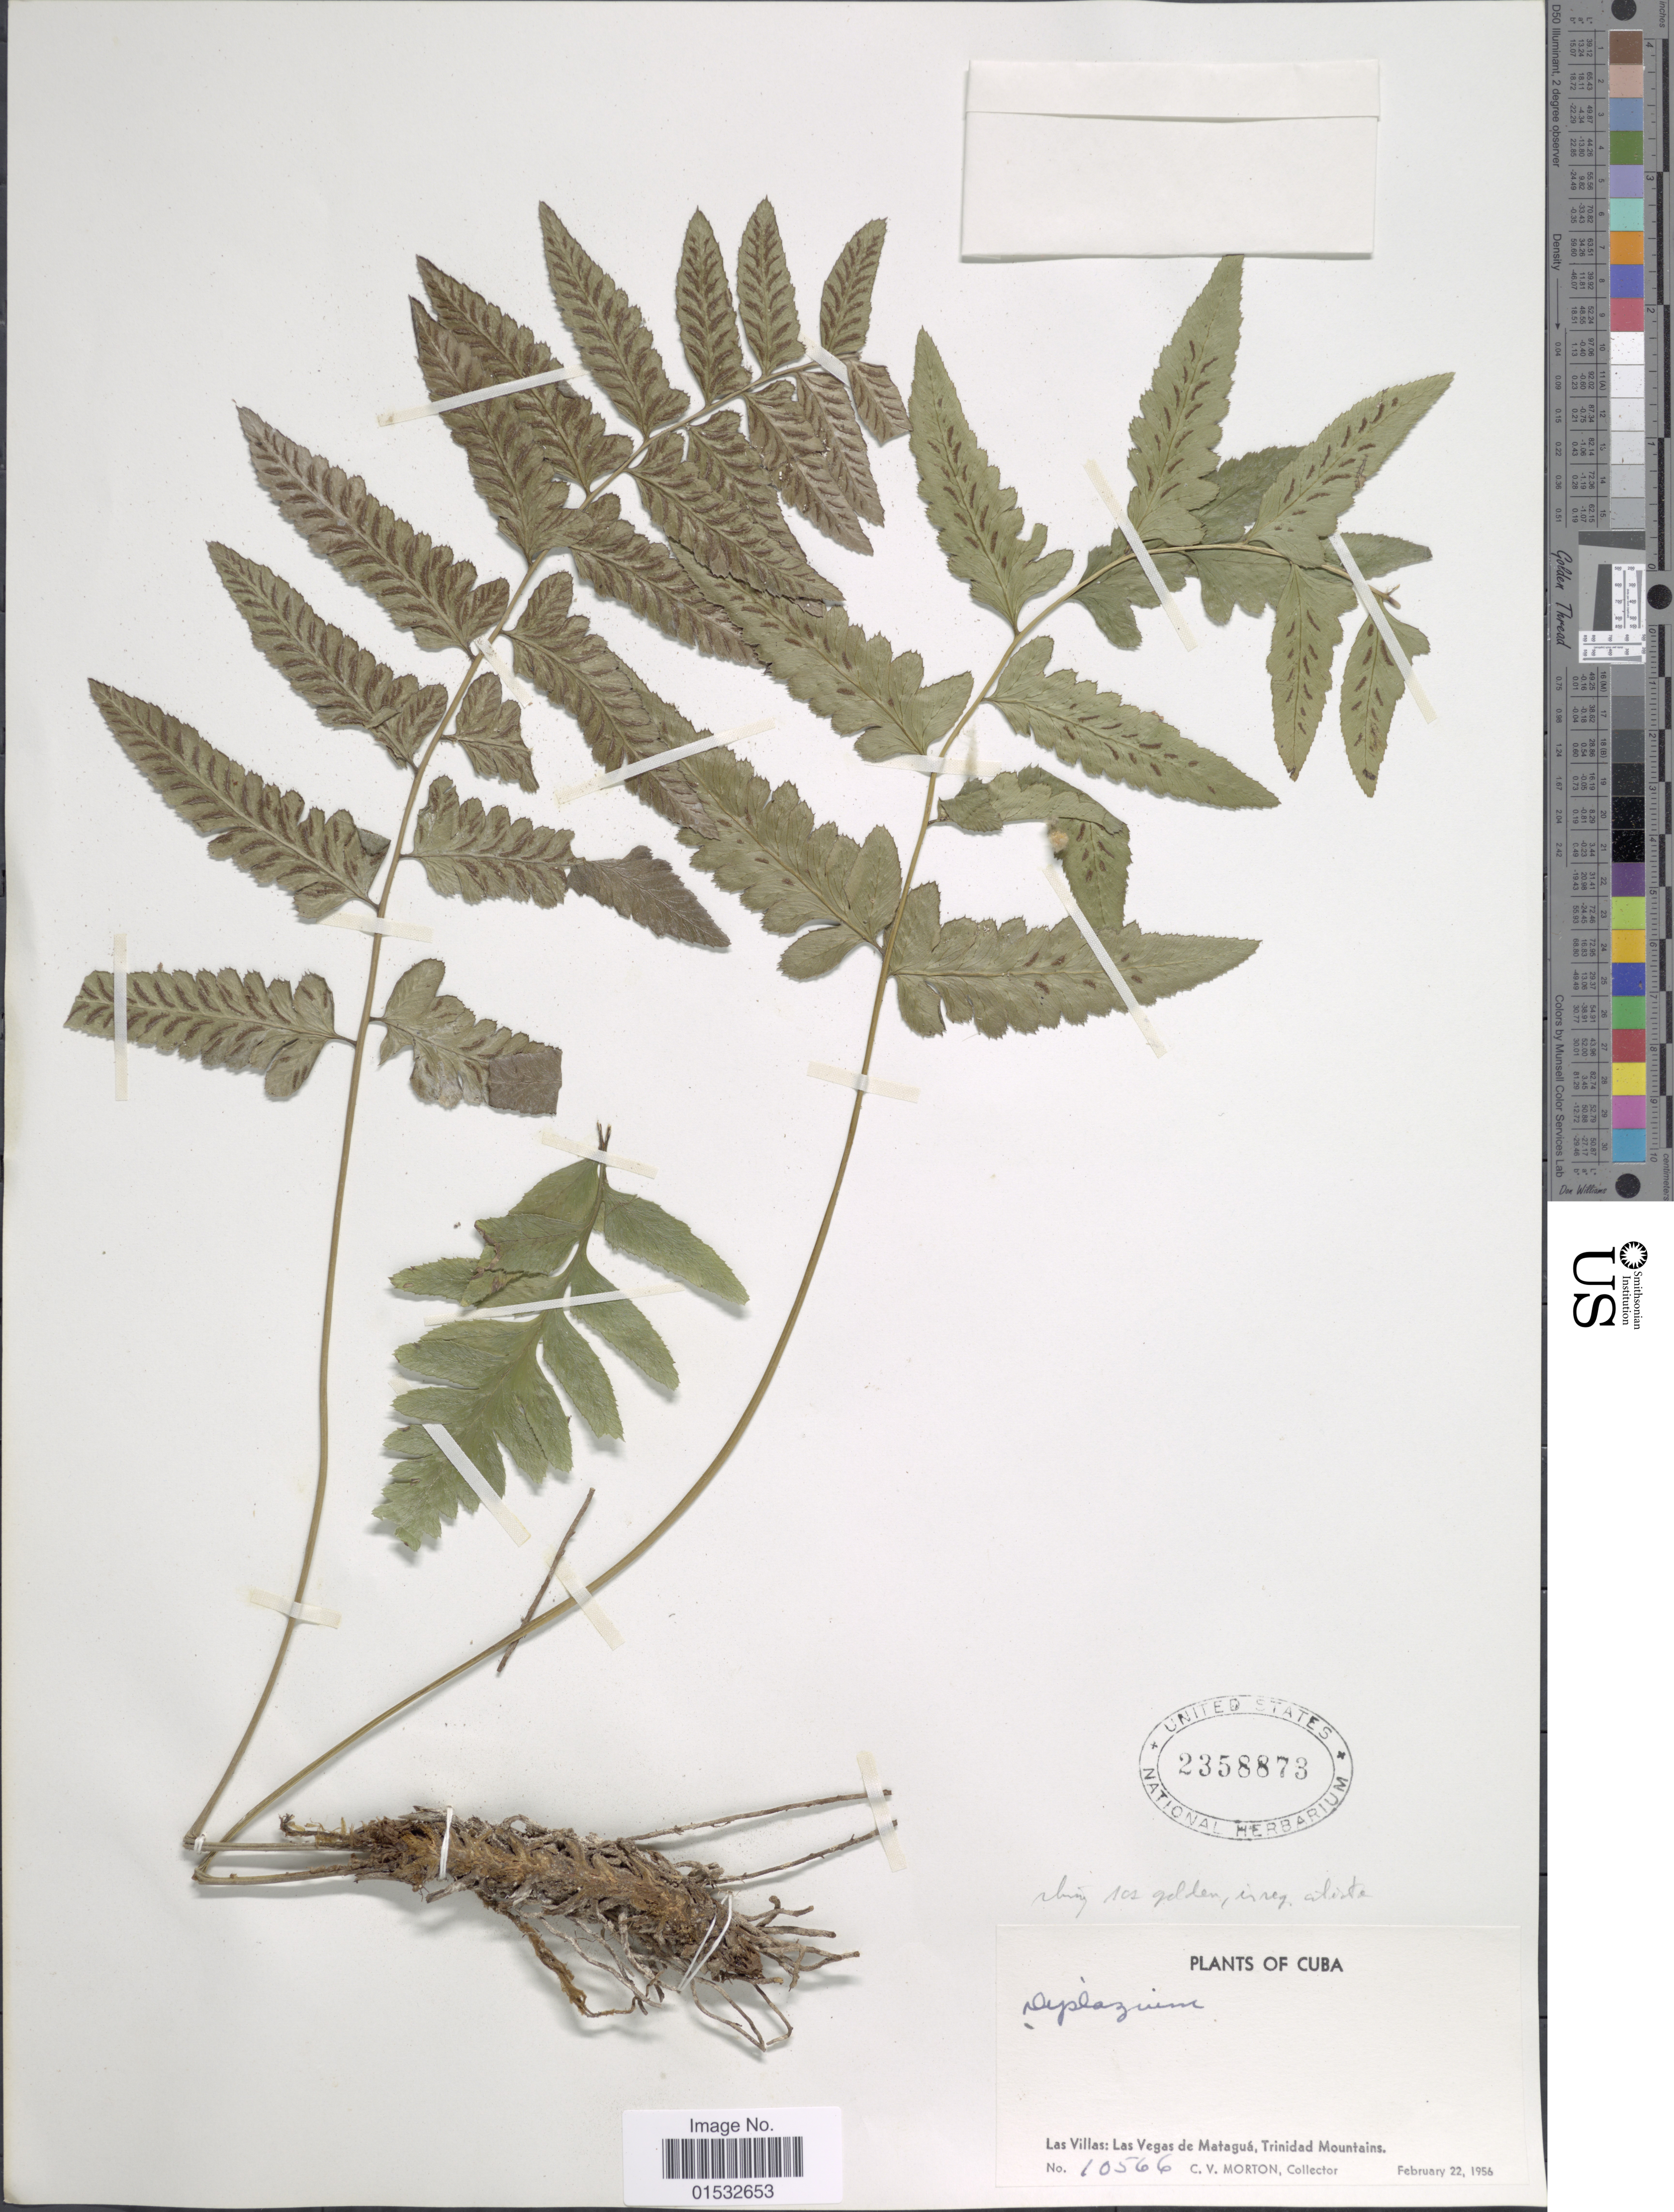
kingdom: Plantae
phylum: Tracheophyta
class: Polypodiopsida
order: Polypodiales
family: Athyriaceae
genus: Diplazium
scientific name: Diplazium sp.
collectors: C. V. Morton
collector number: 10566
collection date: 1956-02-22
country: Cuba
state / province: Las Villas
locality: Las Vegas de Mataguá, Trinidad Mountains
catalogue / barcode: US 2358873